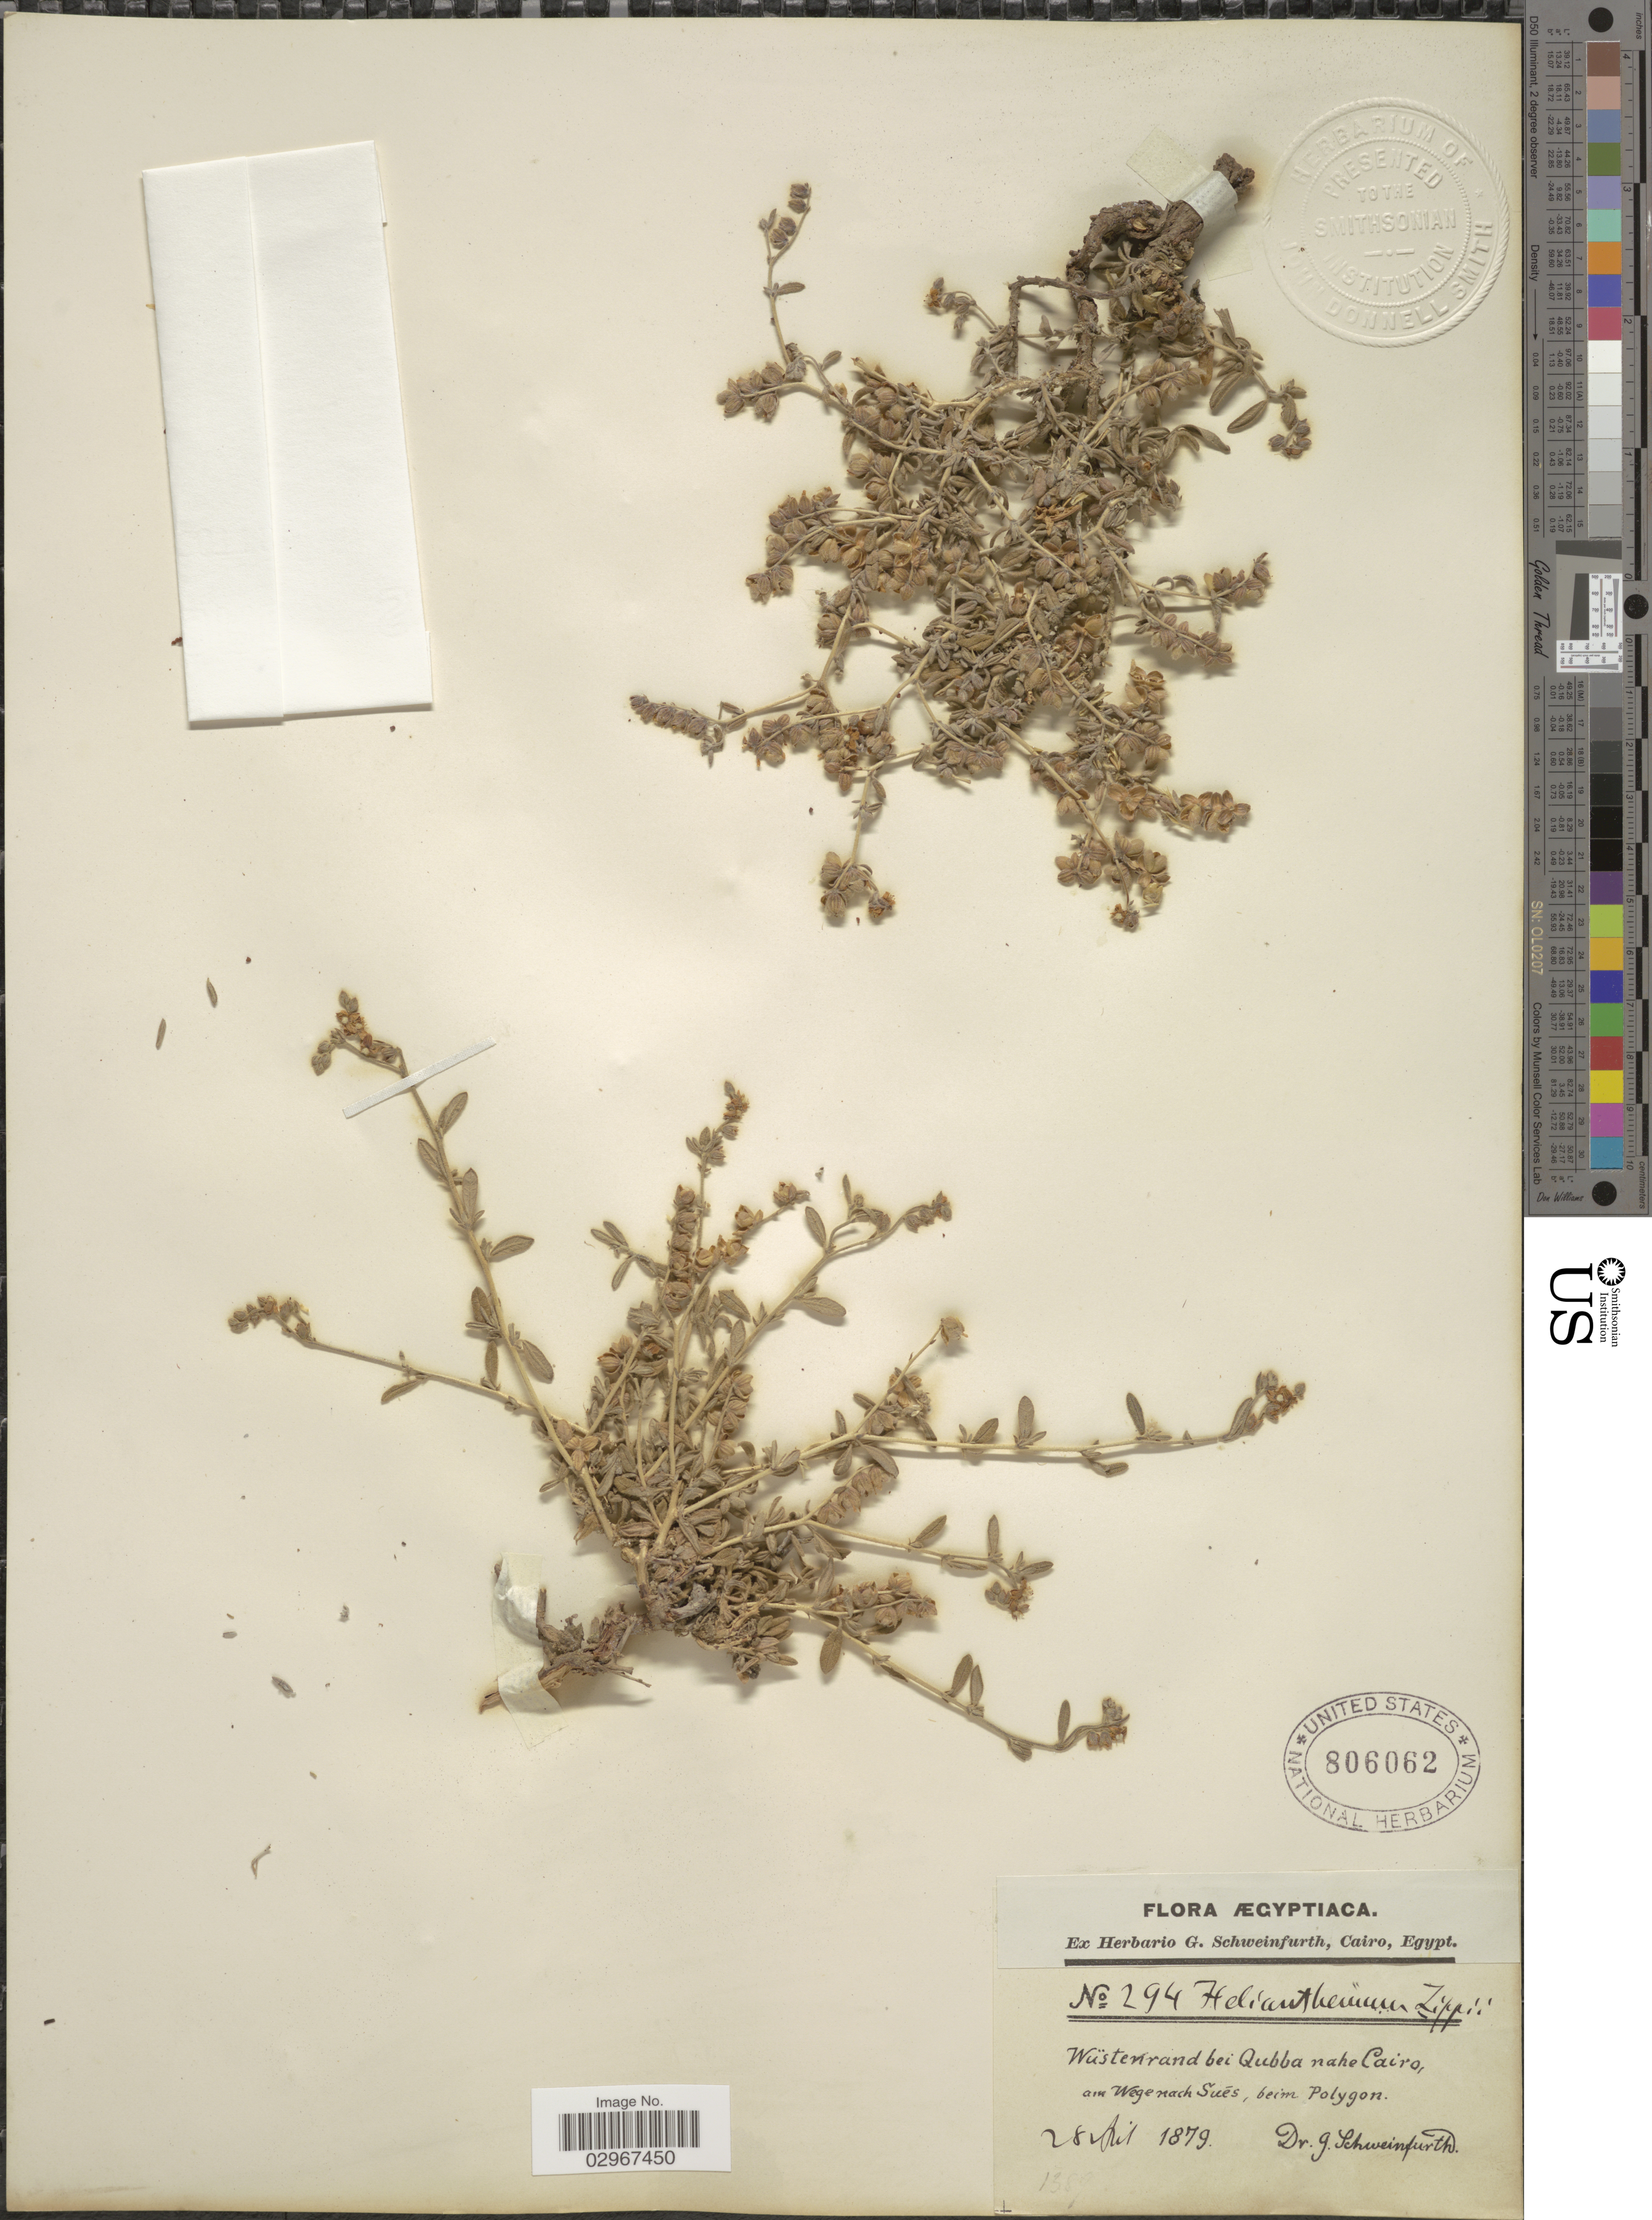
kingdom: Plantae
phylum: Tracheophyta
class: Magnoliopsida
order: Malvales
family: Cistaceae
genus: Helianthemum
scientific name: Helianthemum lippii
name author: (L.) Dum. Cours.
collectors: G. A. Schweinfurth (herbarium)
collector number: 294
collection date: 1879-04-28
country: Egypt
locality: Ægyptiaca. Wüstenrand bei Qubba nahe Caito, am Wegenach Sués, beim Polygon.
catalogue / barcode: US 806062